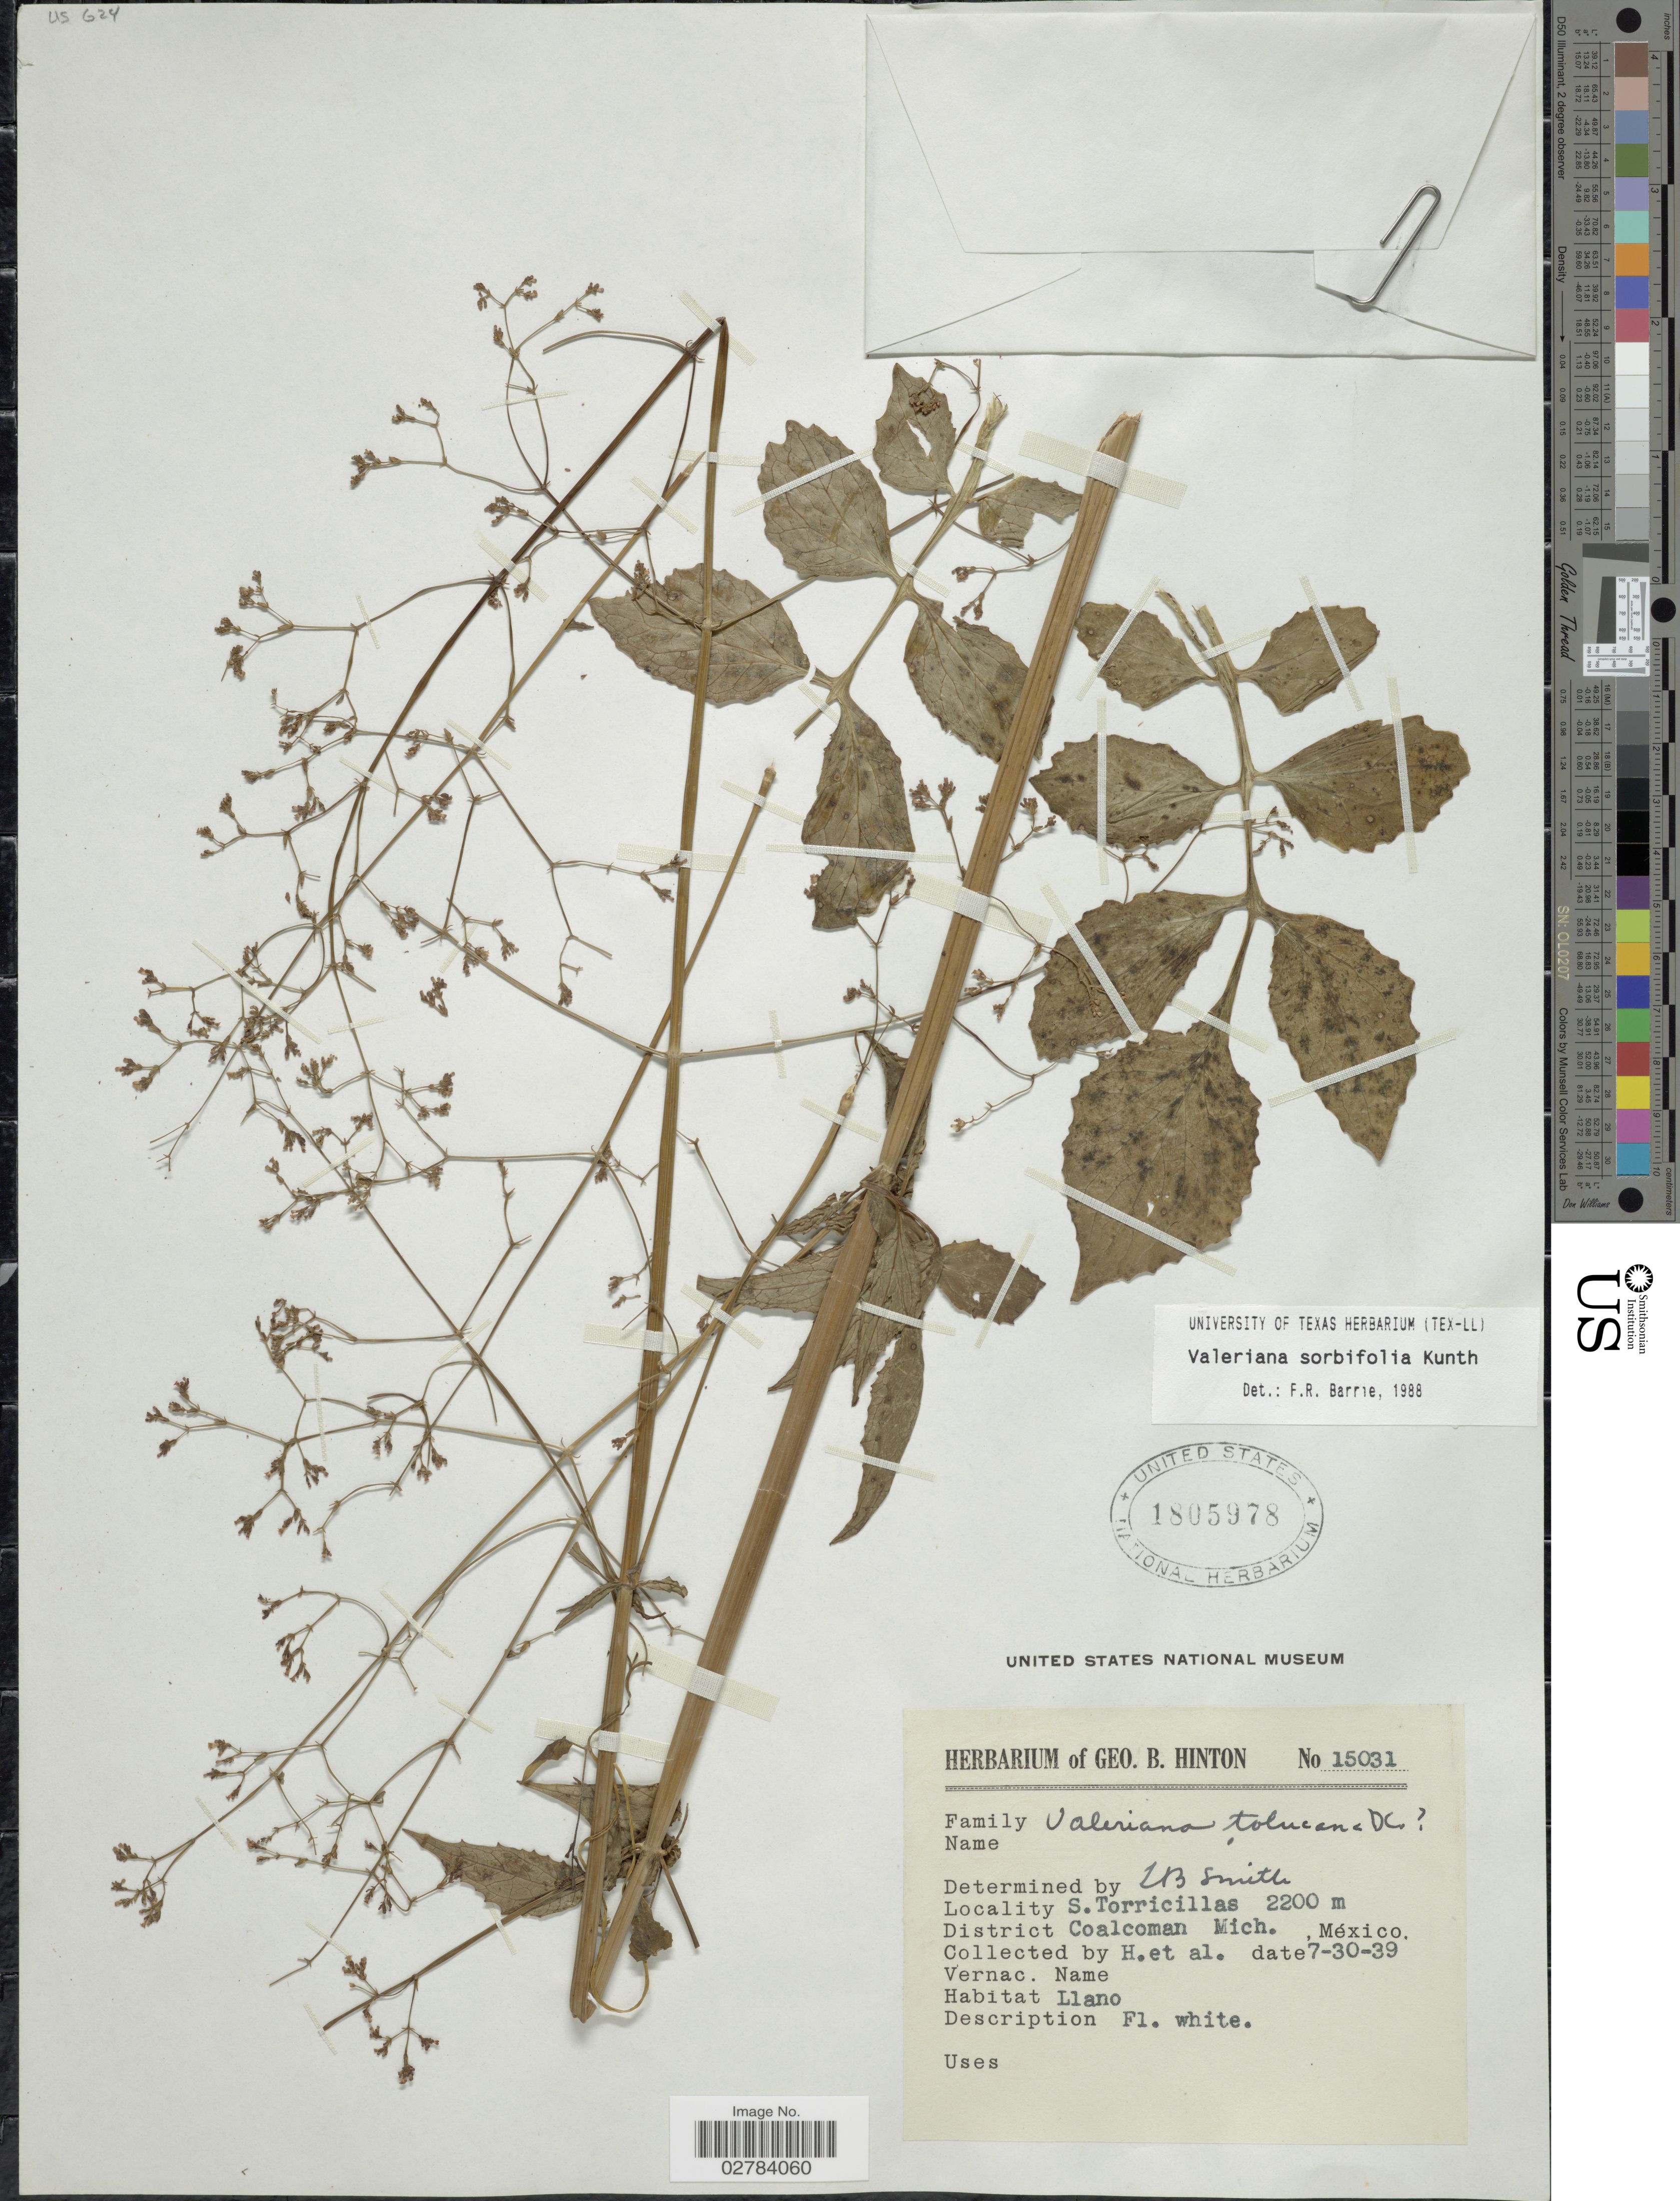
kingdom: Plantae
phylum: Tracheophyta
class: Magnoliopsida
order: Dipsacales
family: Caprifoliaceae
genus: Valeriana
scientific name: Valeriana sorbifolia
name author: Kunth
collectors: G. B. Hinton & et al.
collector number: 15031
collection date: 1939-07-30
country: Mexico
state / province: Michoacán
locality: S. Torricillas, District Coalcoman.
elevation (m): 2200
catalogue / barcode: US 1805978